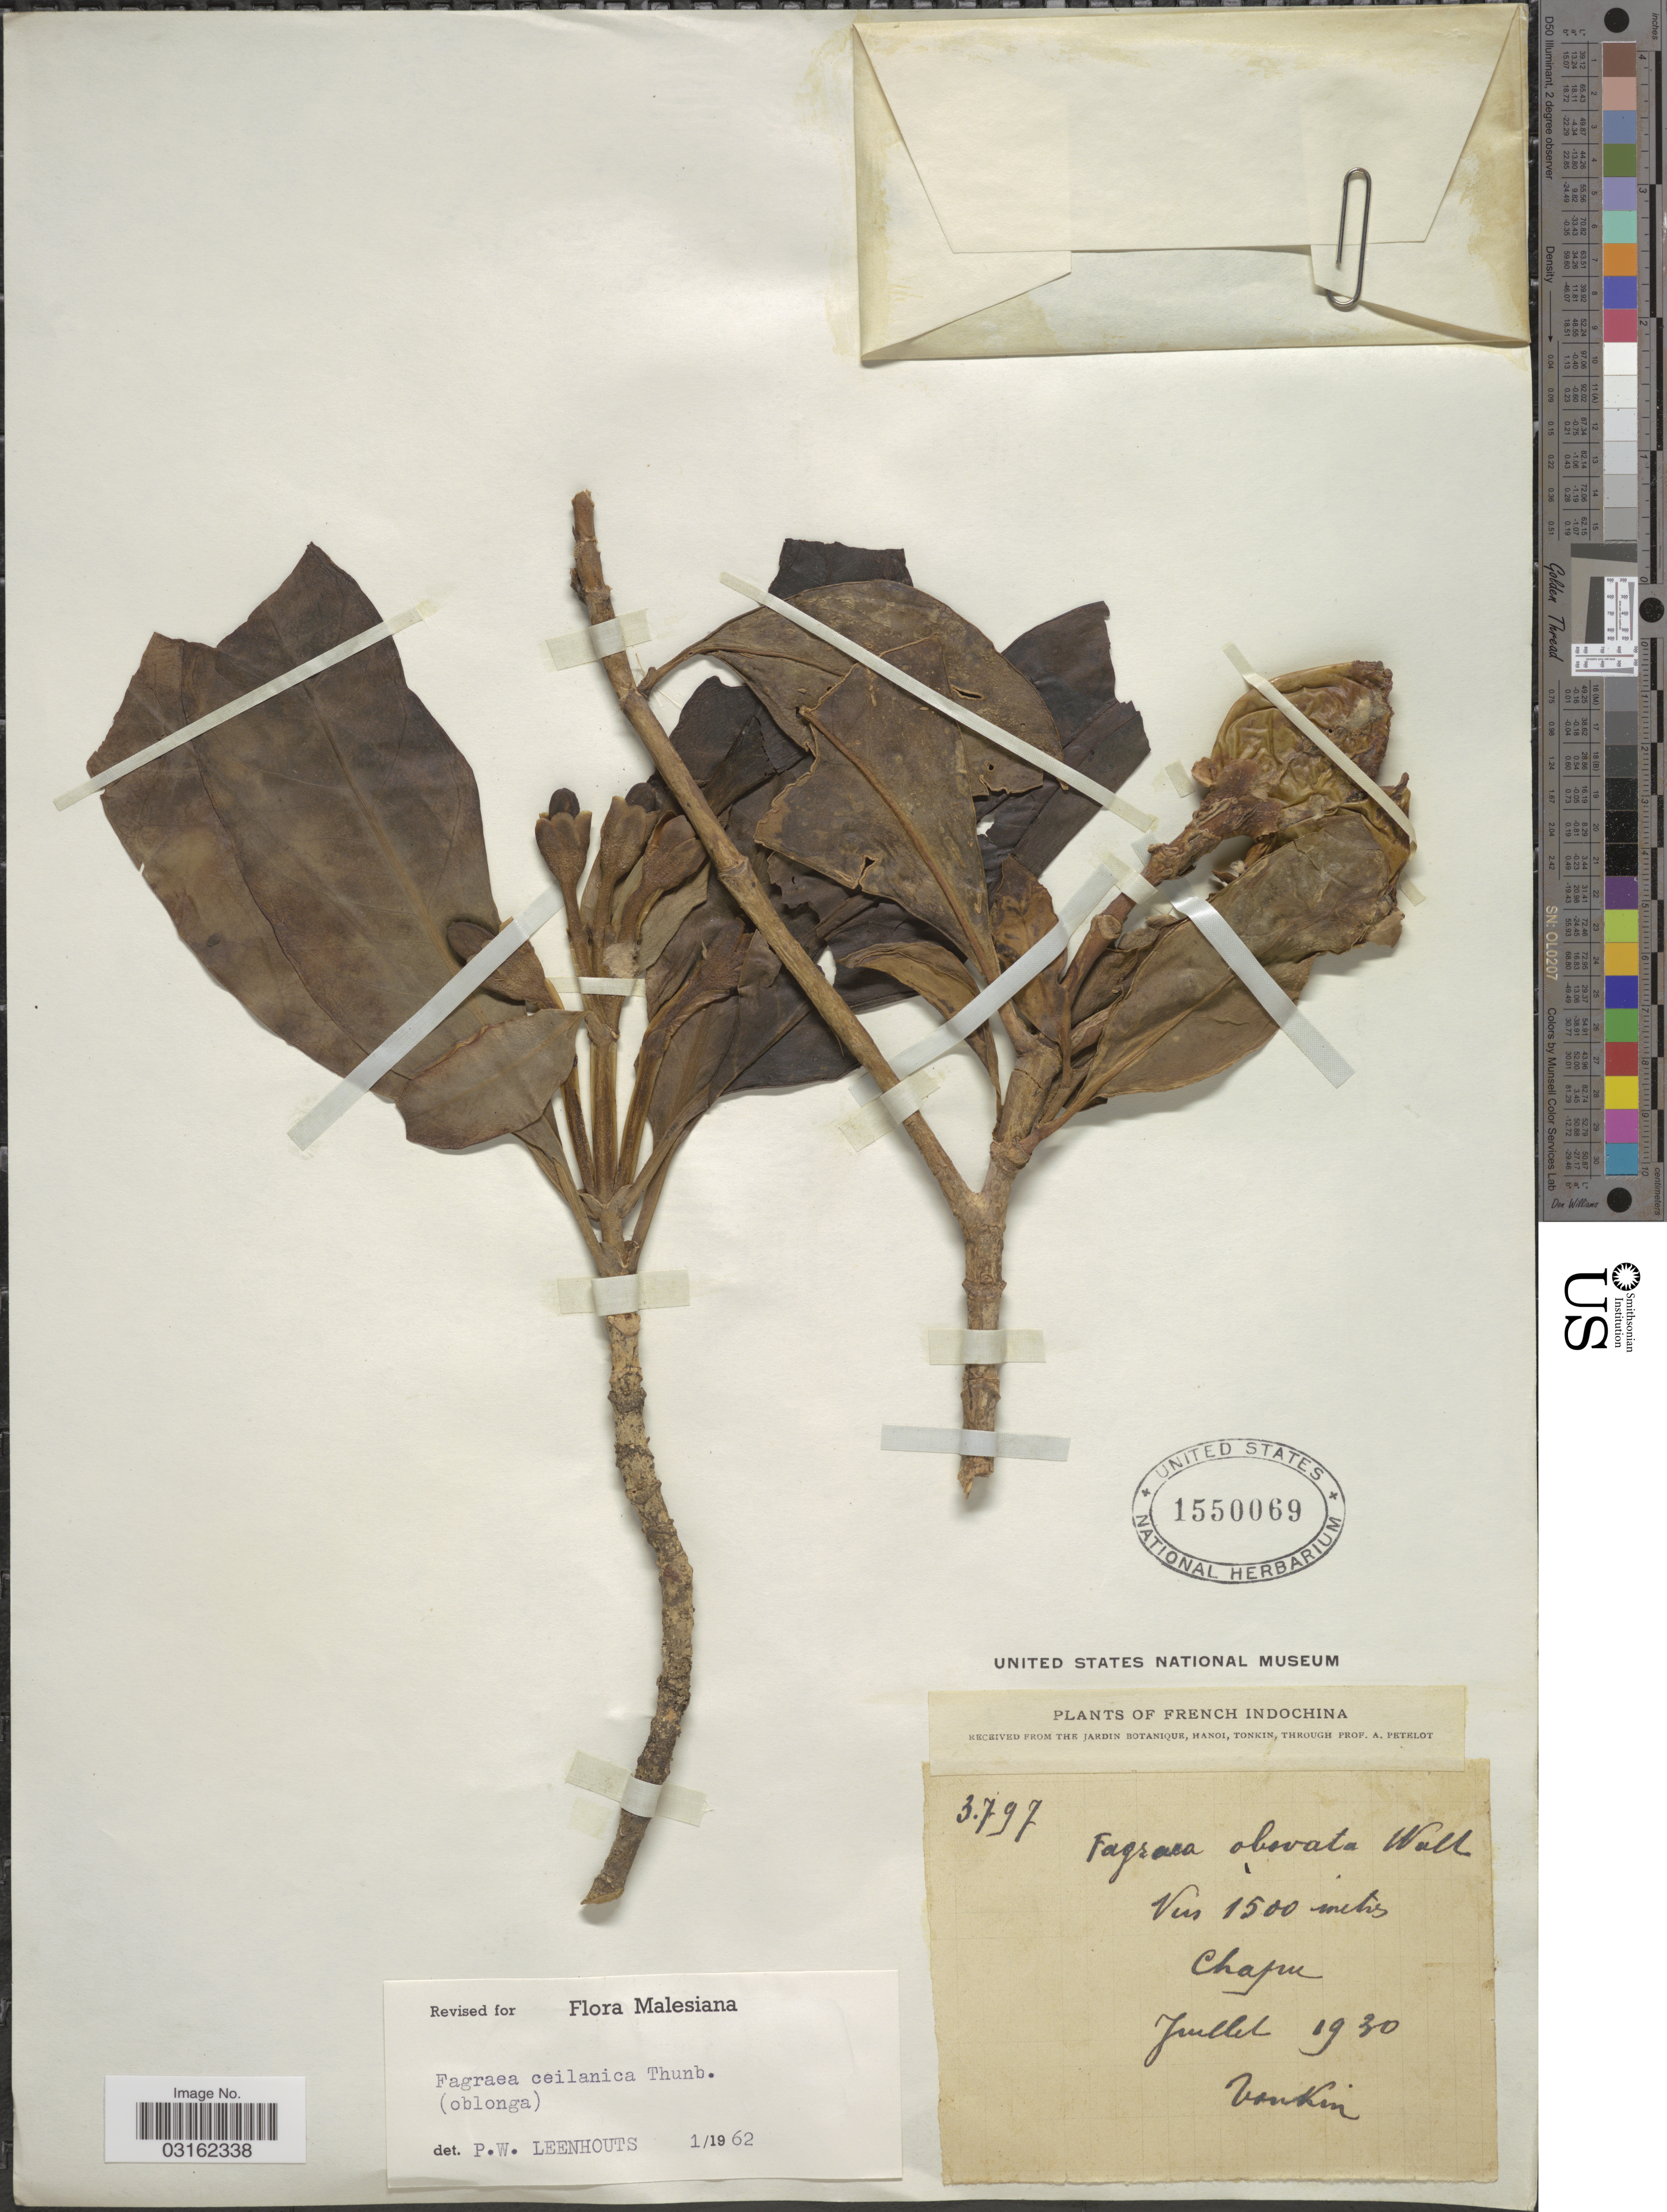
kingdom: Plantae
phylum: Tracheophyta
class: Magnoliopsida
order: Gentianales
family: Gentianaceae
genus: Fagraea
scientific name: Fagraea ceilanica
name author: Thunb.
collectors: P. A. Pételot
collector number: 3797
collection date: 1930-07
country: Vietnam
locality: French Indochina, Chapa.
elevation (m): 1500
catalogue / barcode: US 1550069